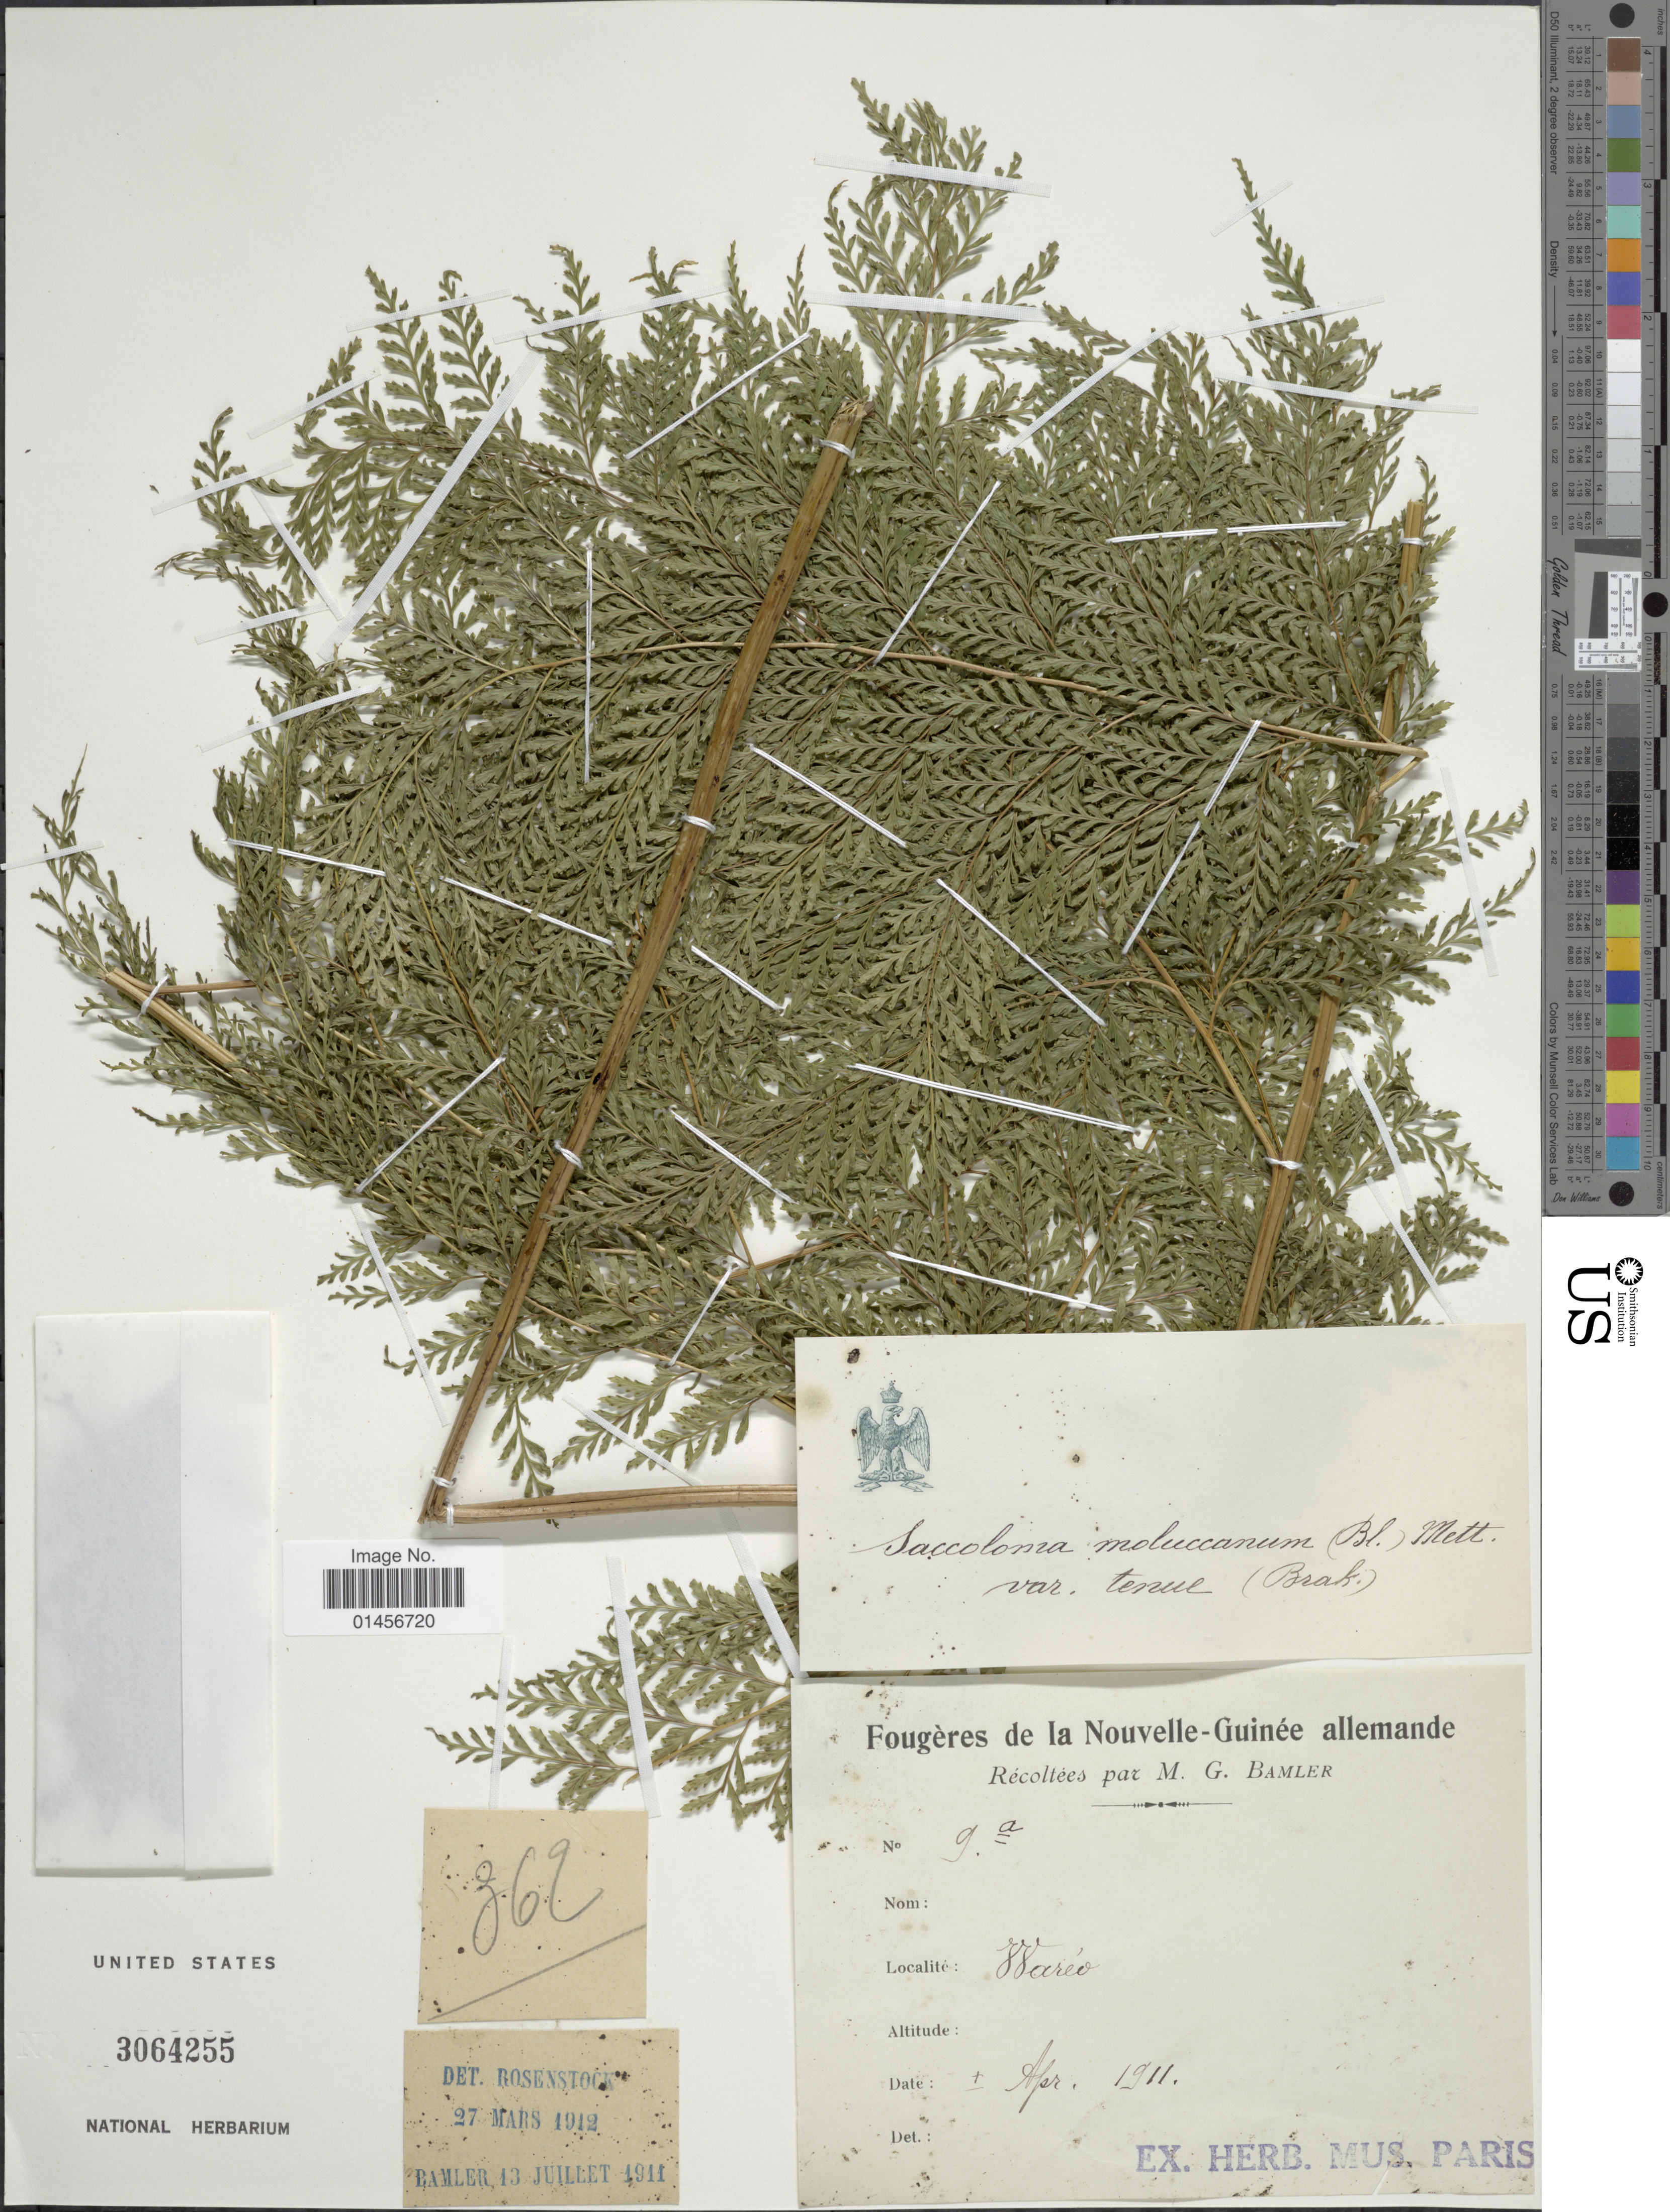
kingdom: Plantae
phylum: Tracheophyta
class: Polypodiopsida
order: Polypodiales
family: Saccolomataceae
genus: Saccoloma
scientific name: Saccoloma molucannum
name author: (Blume) Mett. & Kuhn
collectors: G. Bamler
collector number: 9a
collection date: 1911-04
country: Papua New Guinea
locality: Wareo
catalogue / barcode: US 3064255